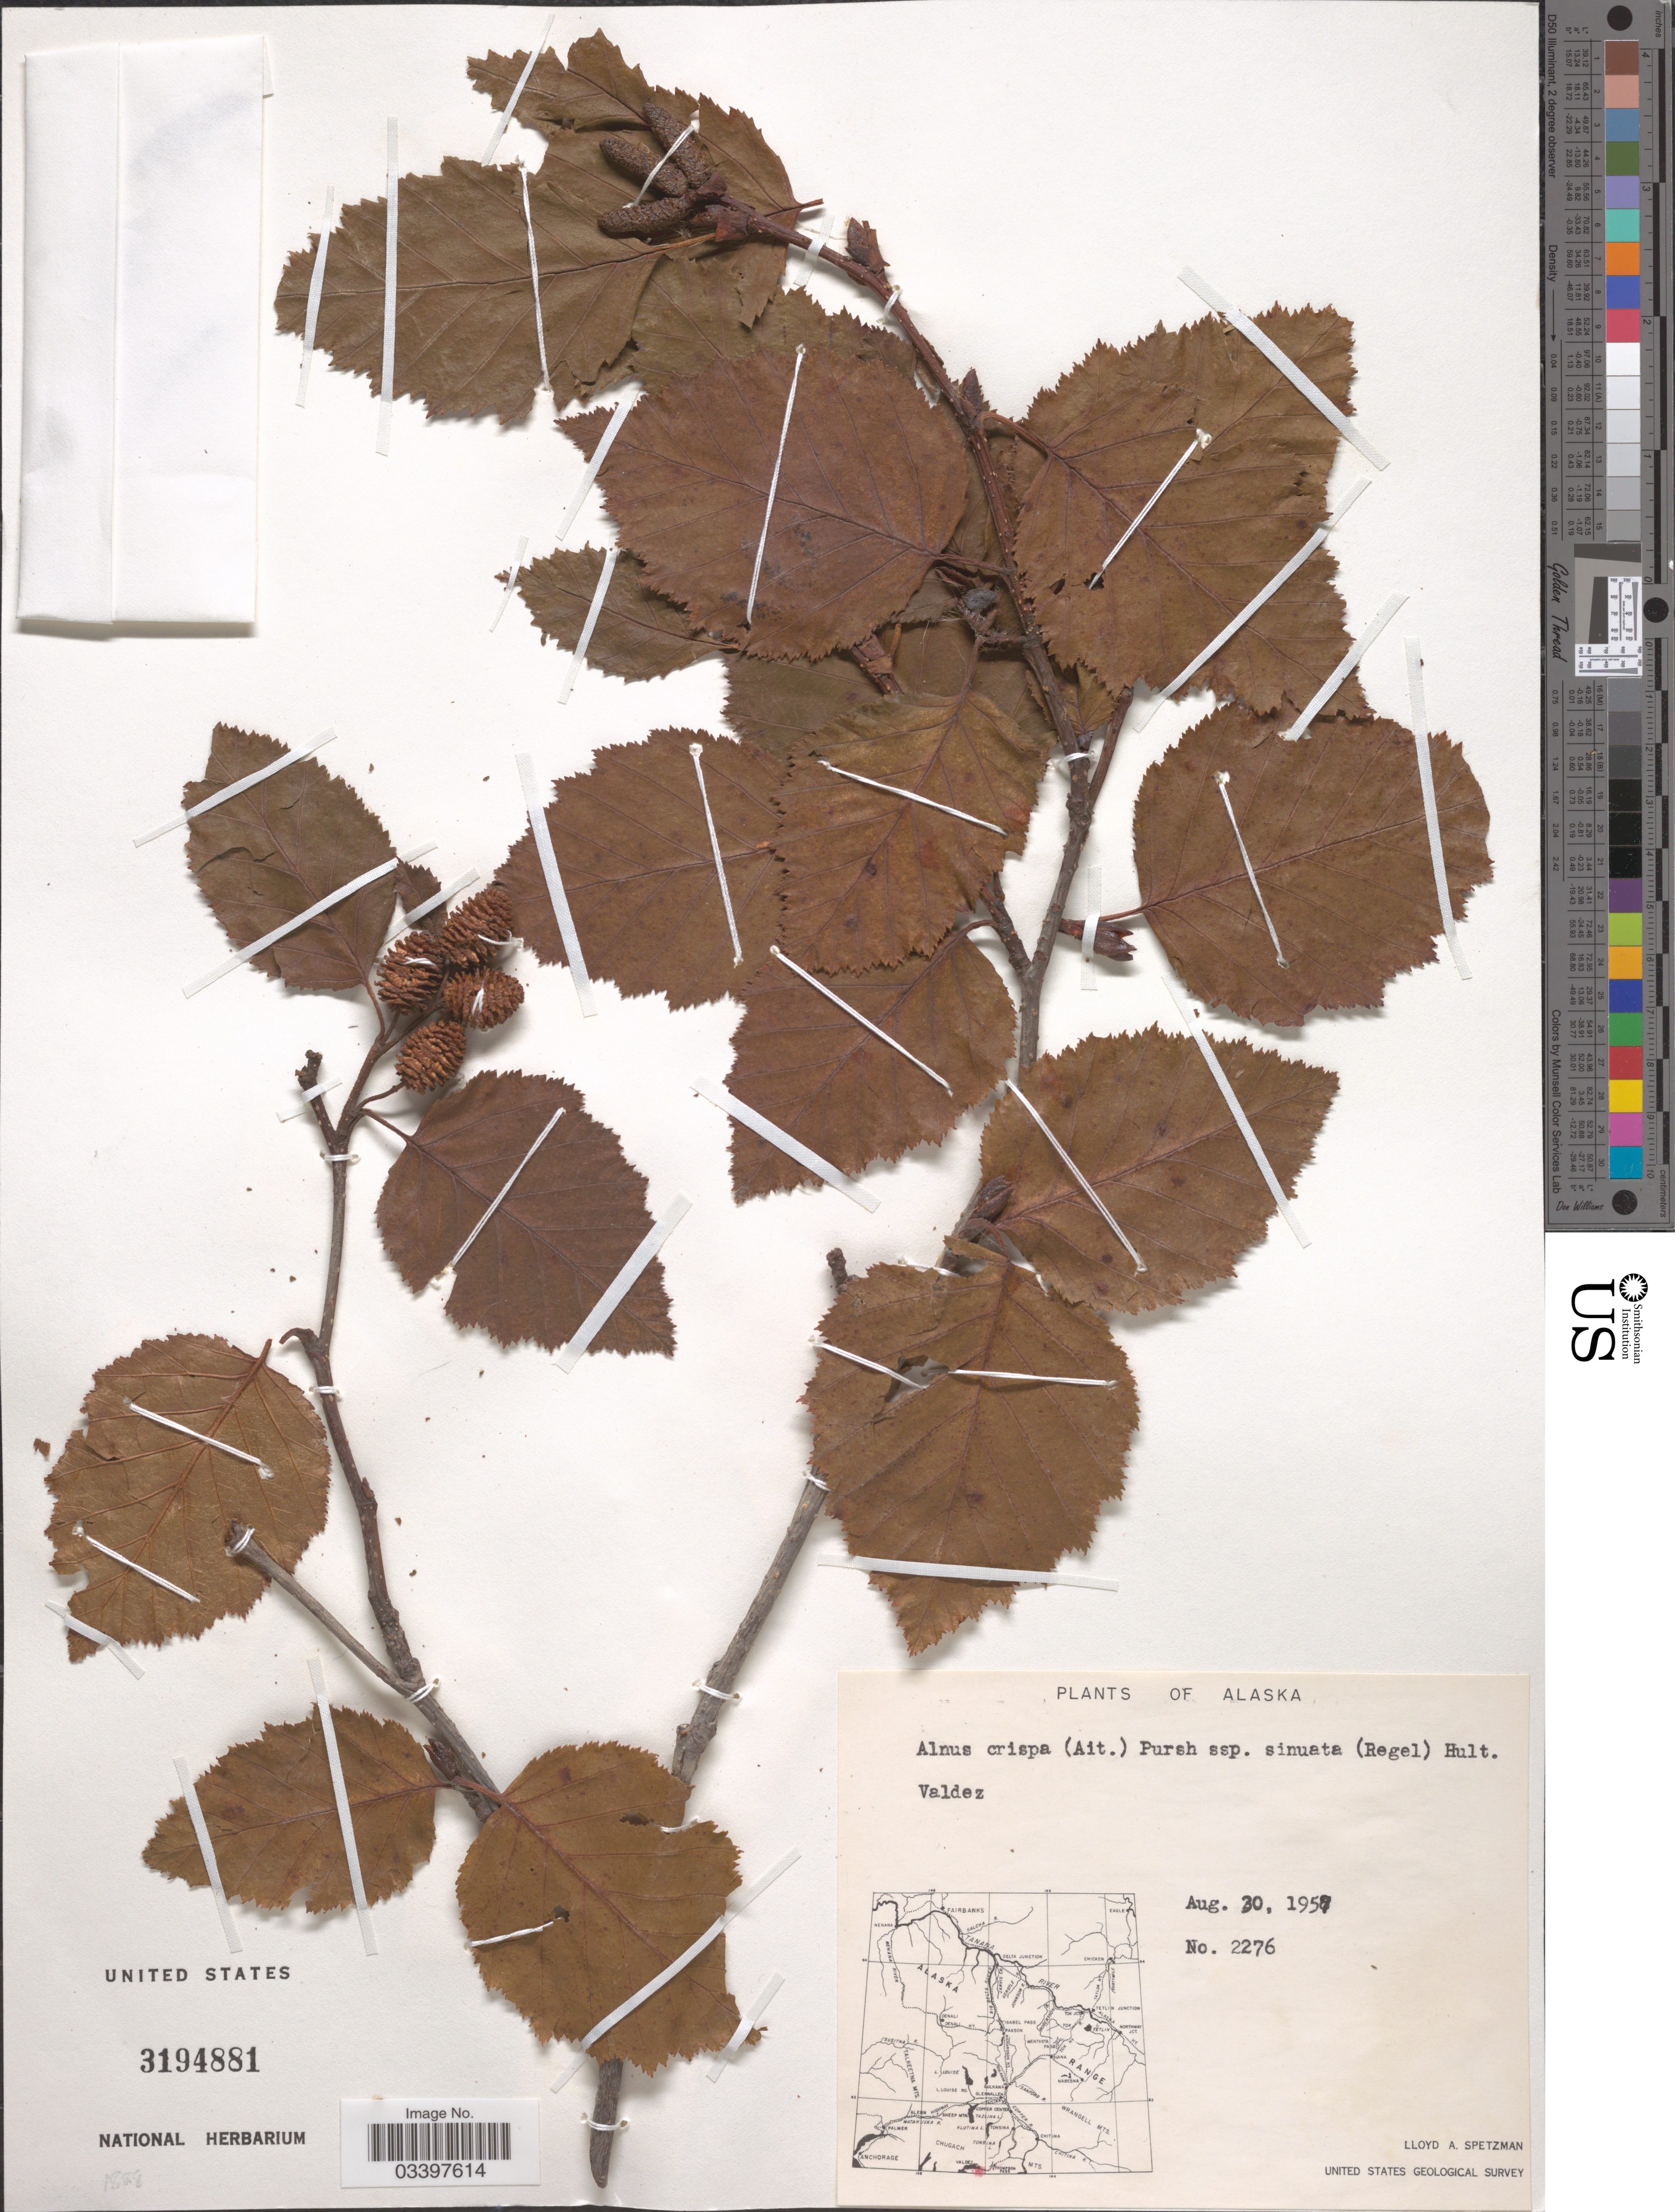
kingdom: Plantae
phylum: Tracheophyta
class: Magnoliopsida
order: Fagales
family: Betulaceae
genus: Alnus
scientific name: Alnus alnobetula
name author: (Ehrh.) K. Koch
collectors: L. Spetzman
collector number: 2276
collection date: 1957-08-30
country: United States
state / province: Alaska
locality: Valdez.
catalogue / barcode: US 3194881